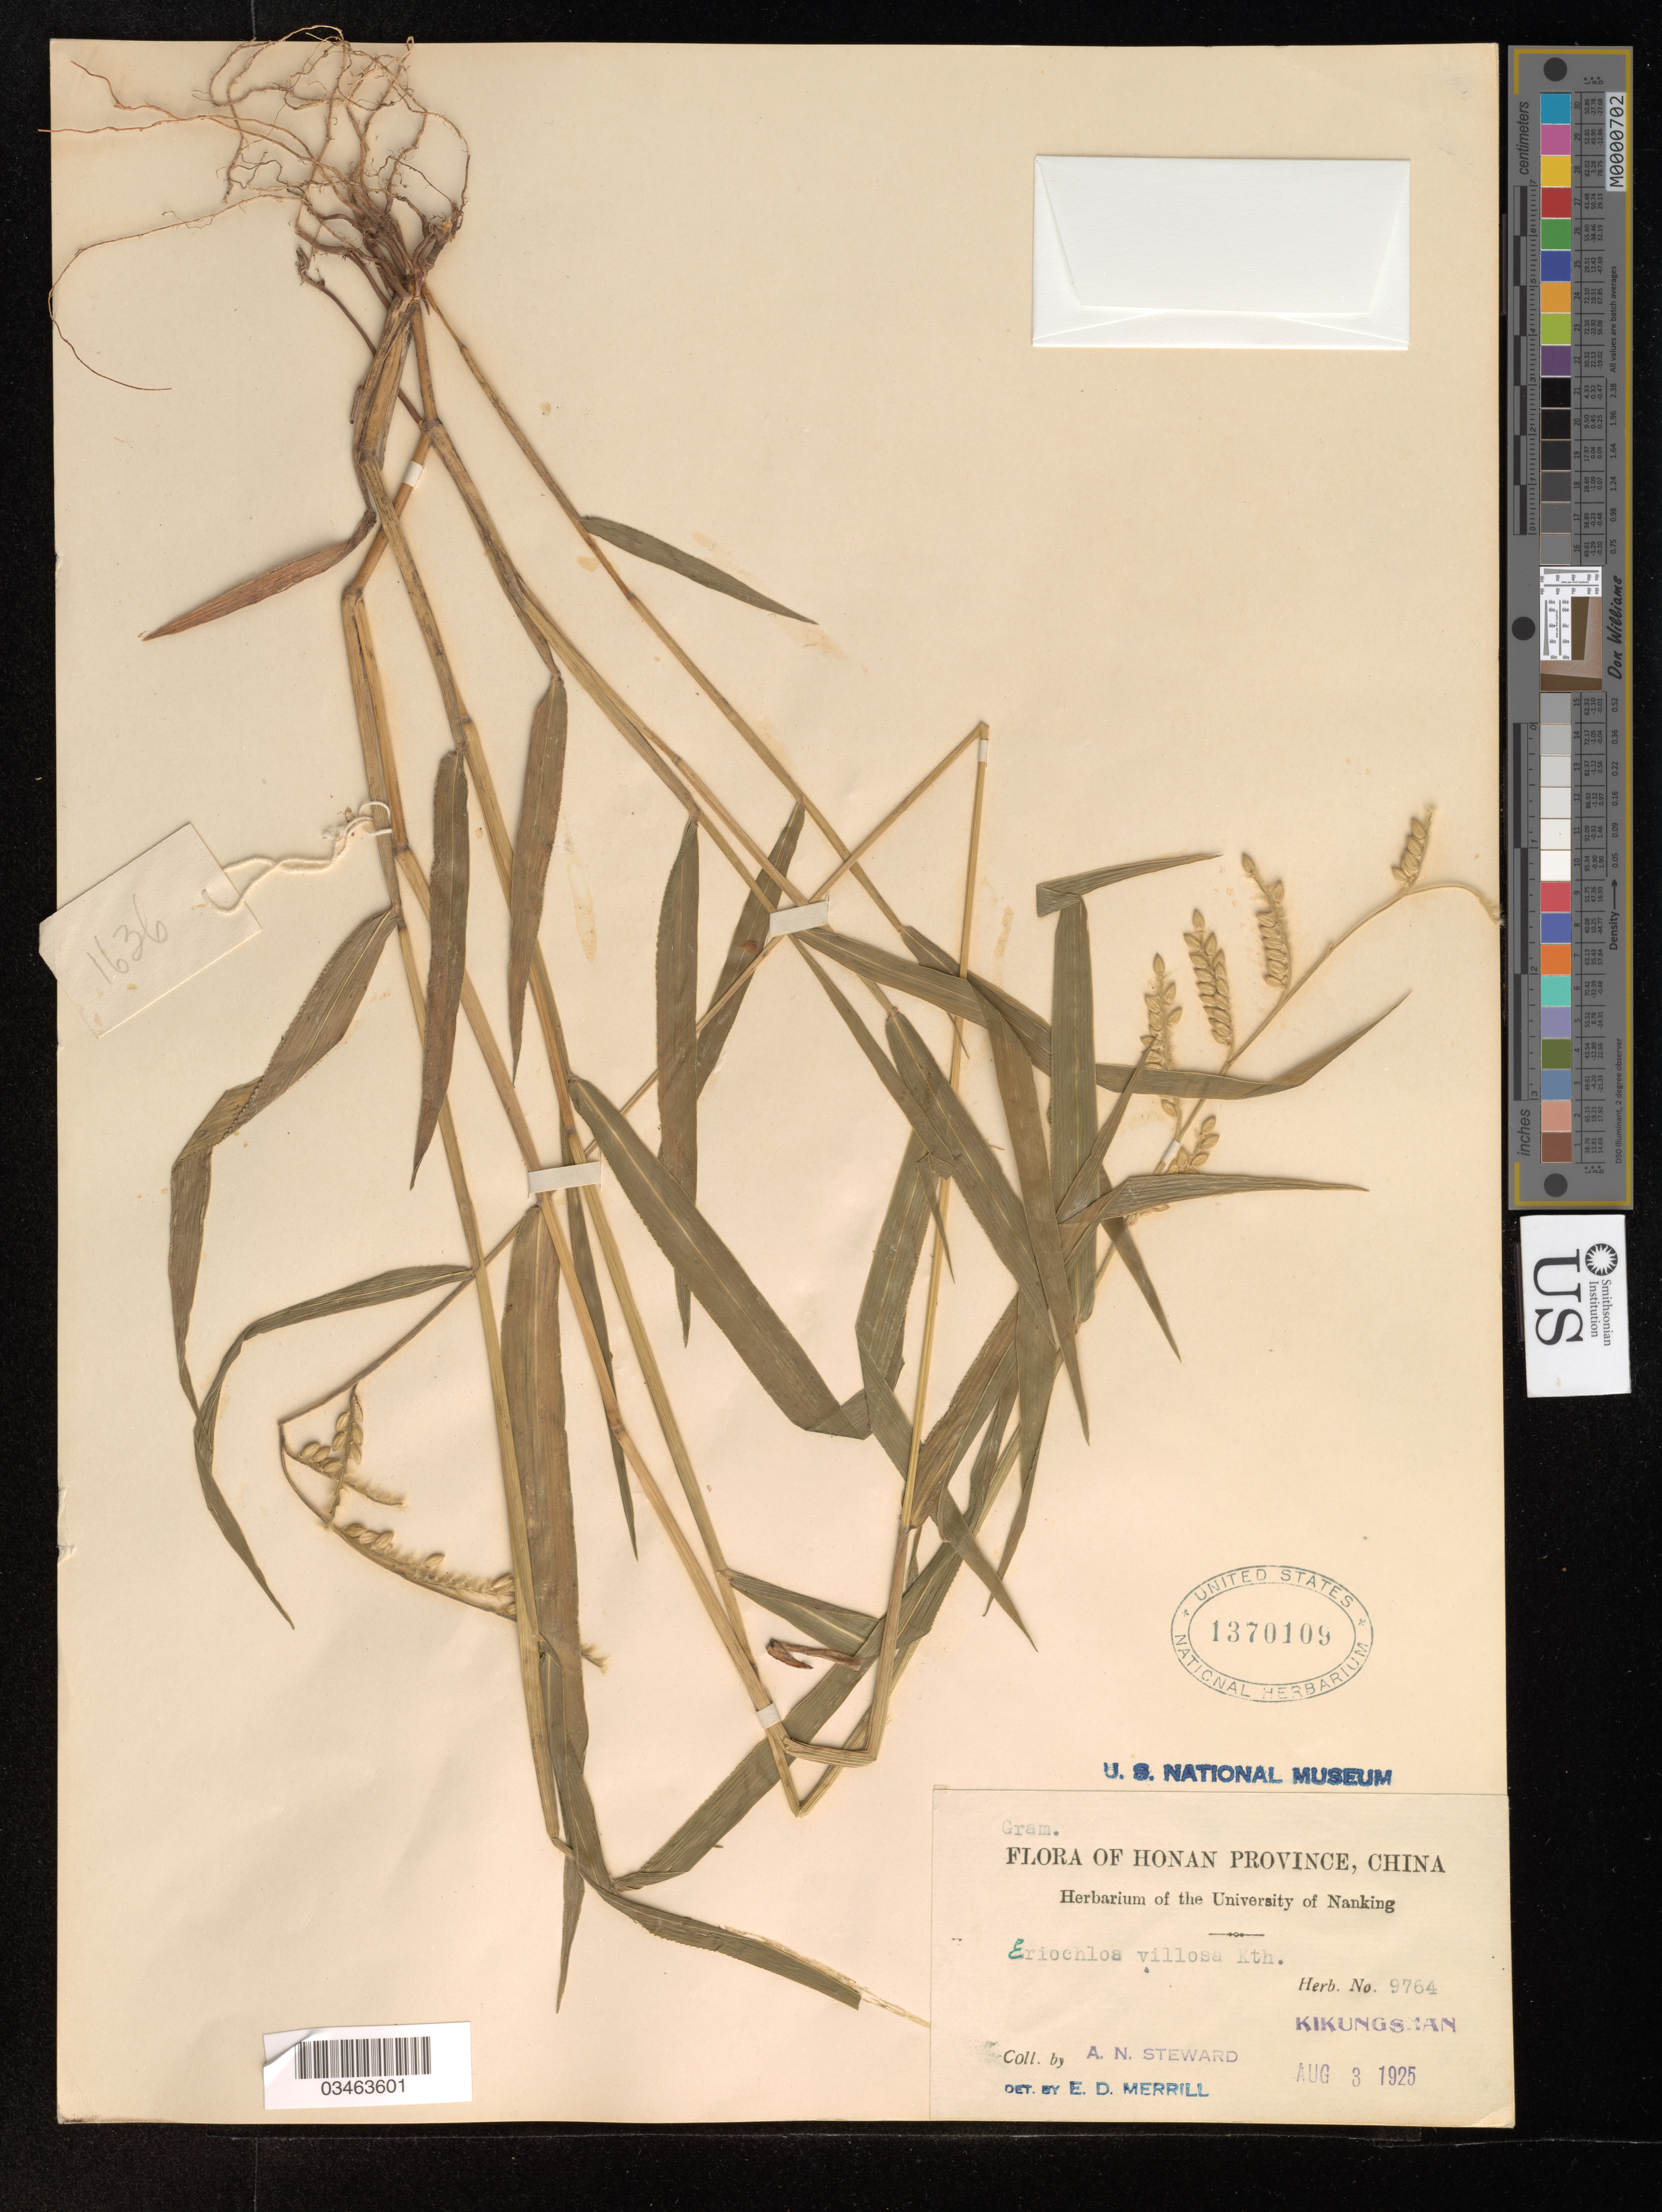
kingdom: Plantae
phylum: Tracheophyta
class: Liliopsida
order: Poales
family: Poaceae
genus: Eriochloa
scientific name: Eriochloa villosa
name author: (Thunb.) Kunth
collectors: A. N. Steward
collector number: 9764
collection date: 1925-08-03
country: China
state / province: Henan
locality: Honan Province. Kikungshan.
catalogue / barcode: US 1370109